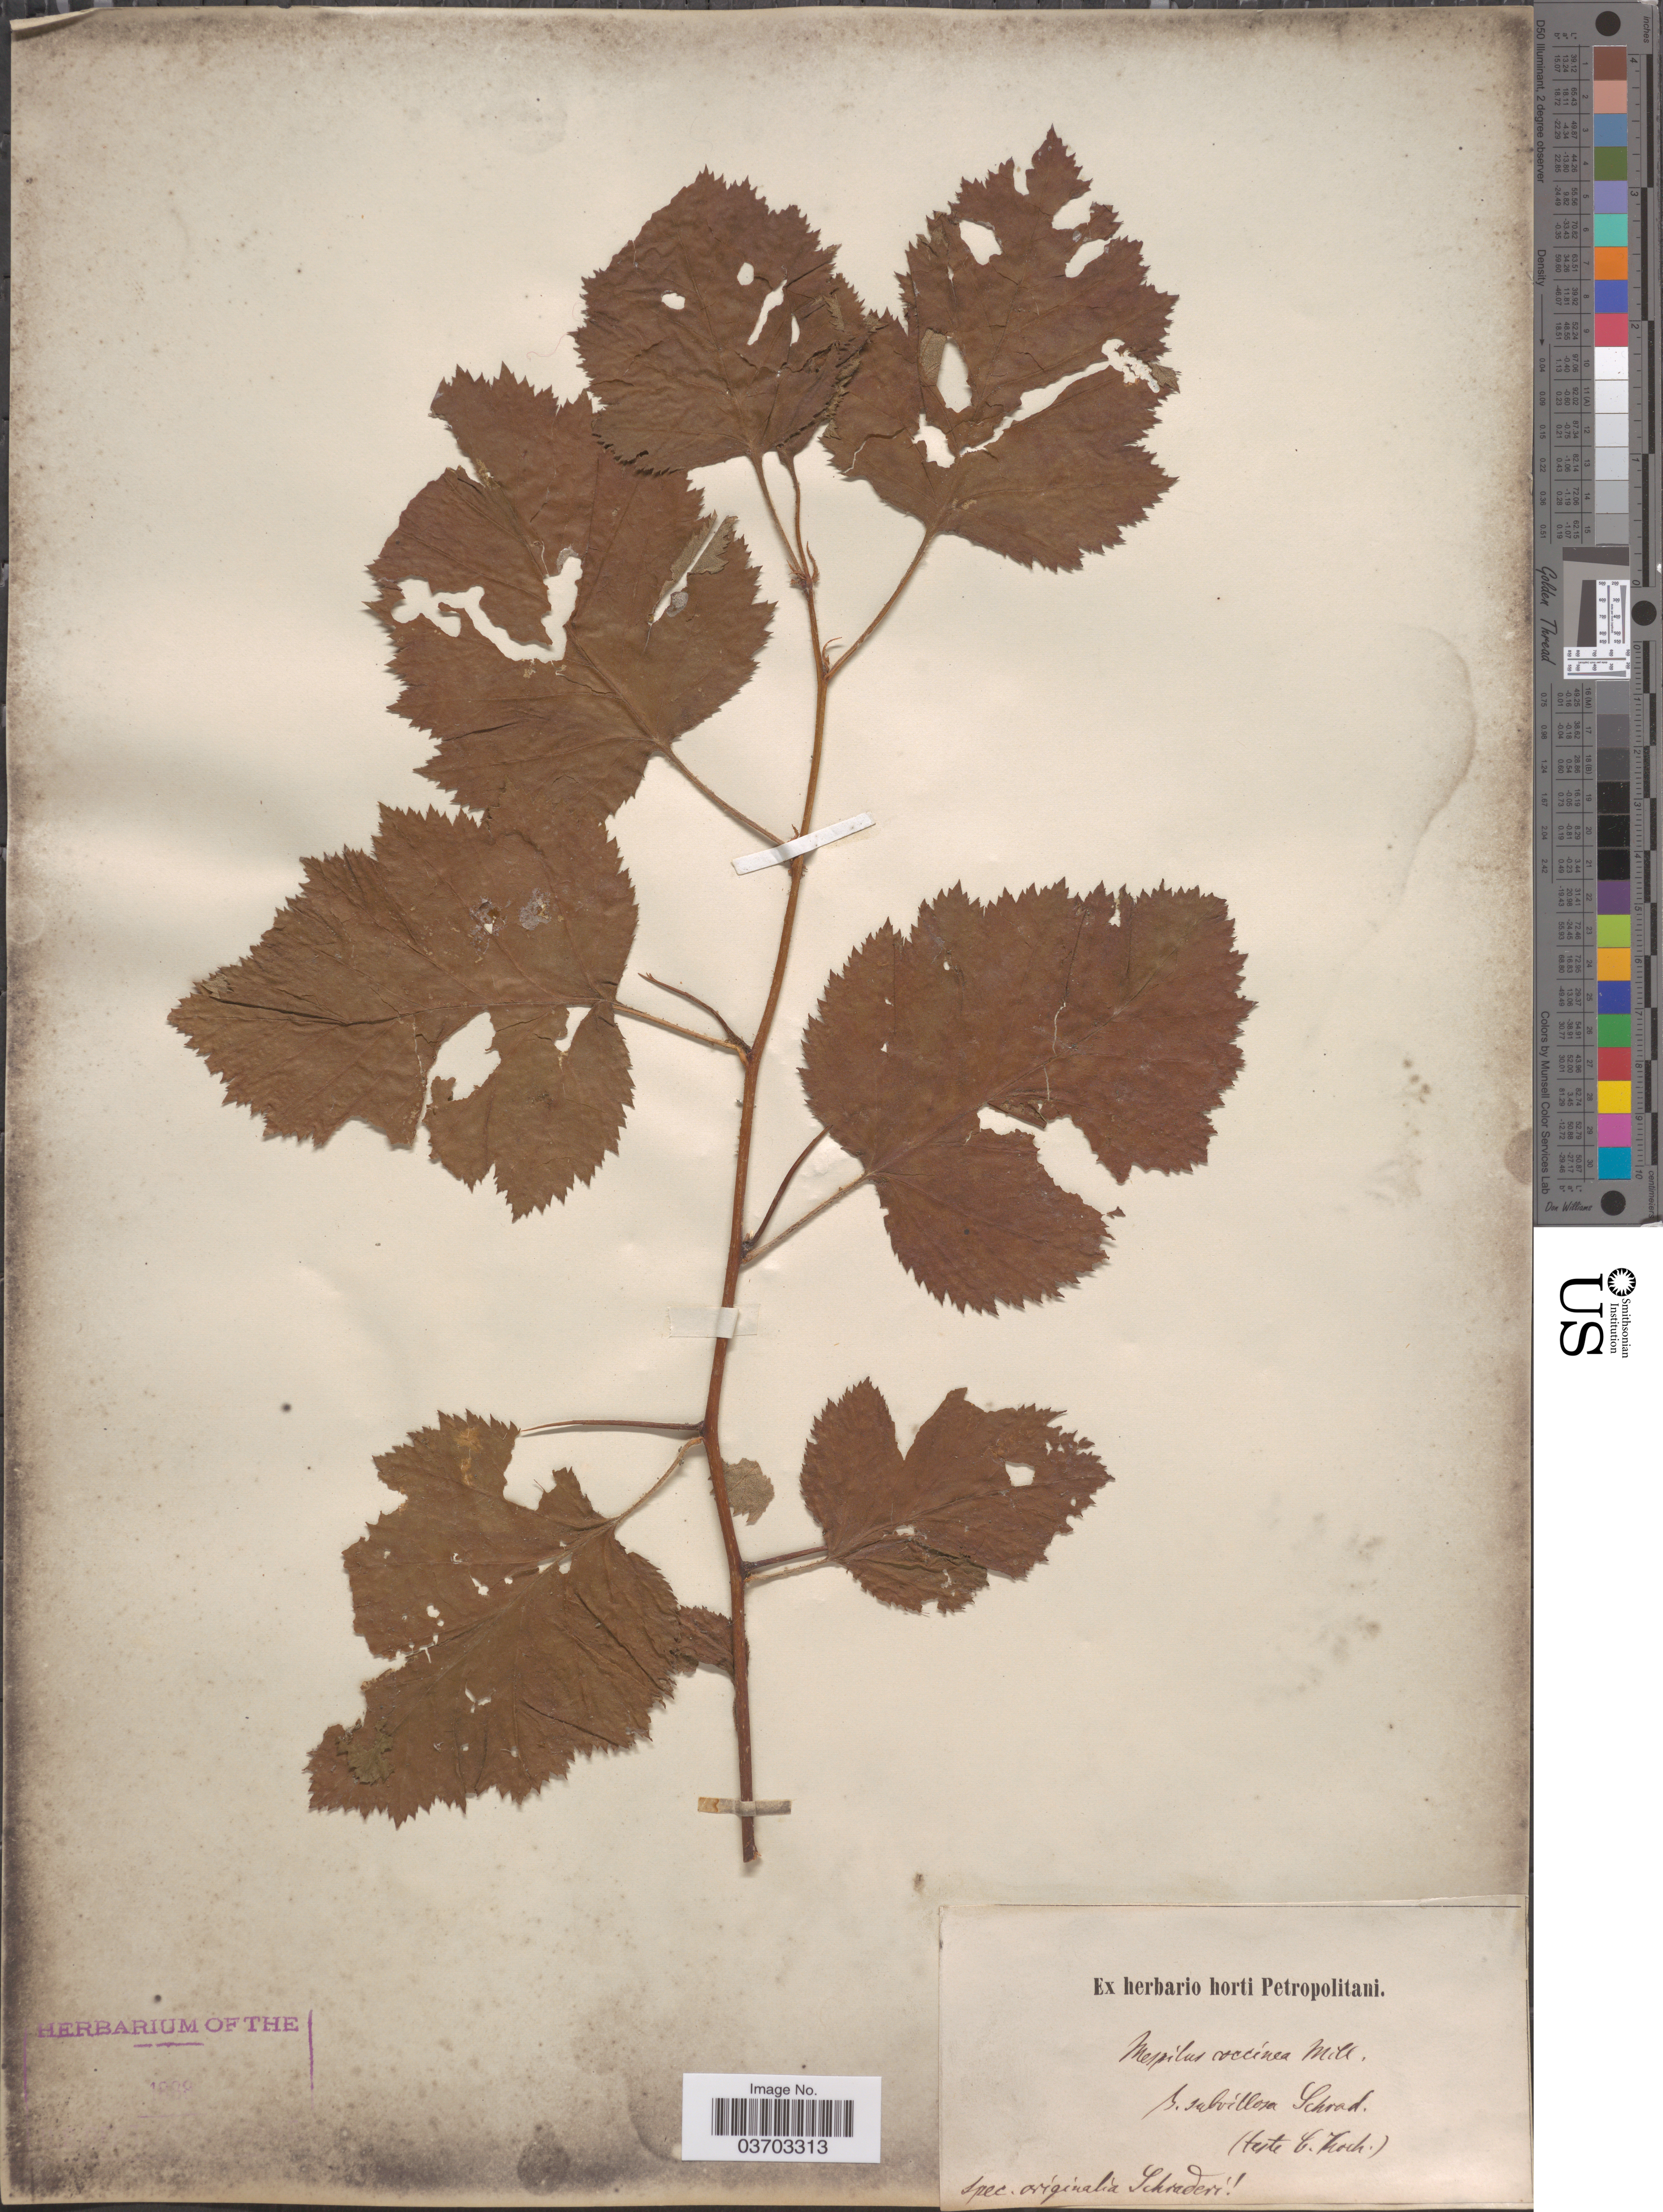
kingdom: Plantae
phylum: Tracheophyta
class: Magnoliopsida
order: Rosales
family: Rosaceae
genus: Crataegus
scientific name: Crataegus coccinea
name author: Ashe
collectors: ex herb. horti Petropolitani